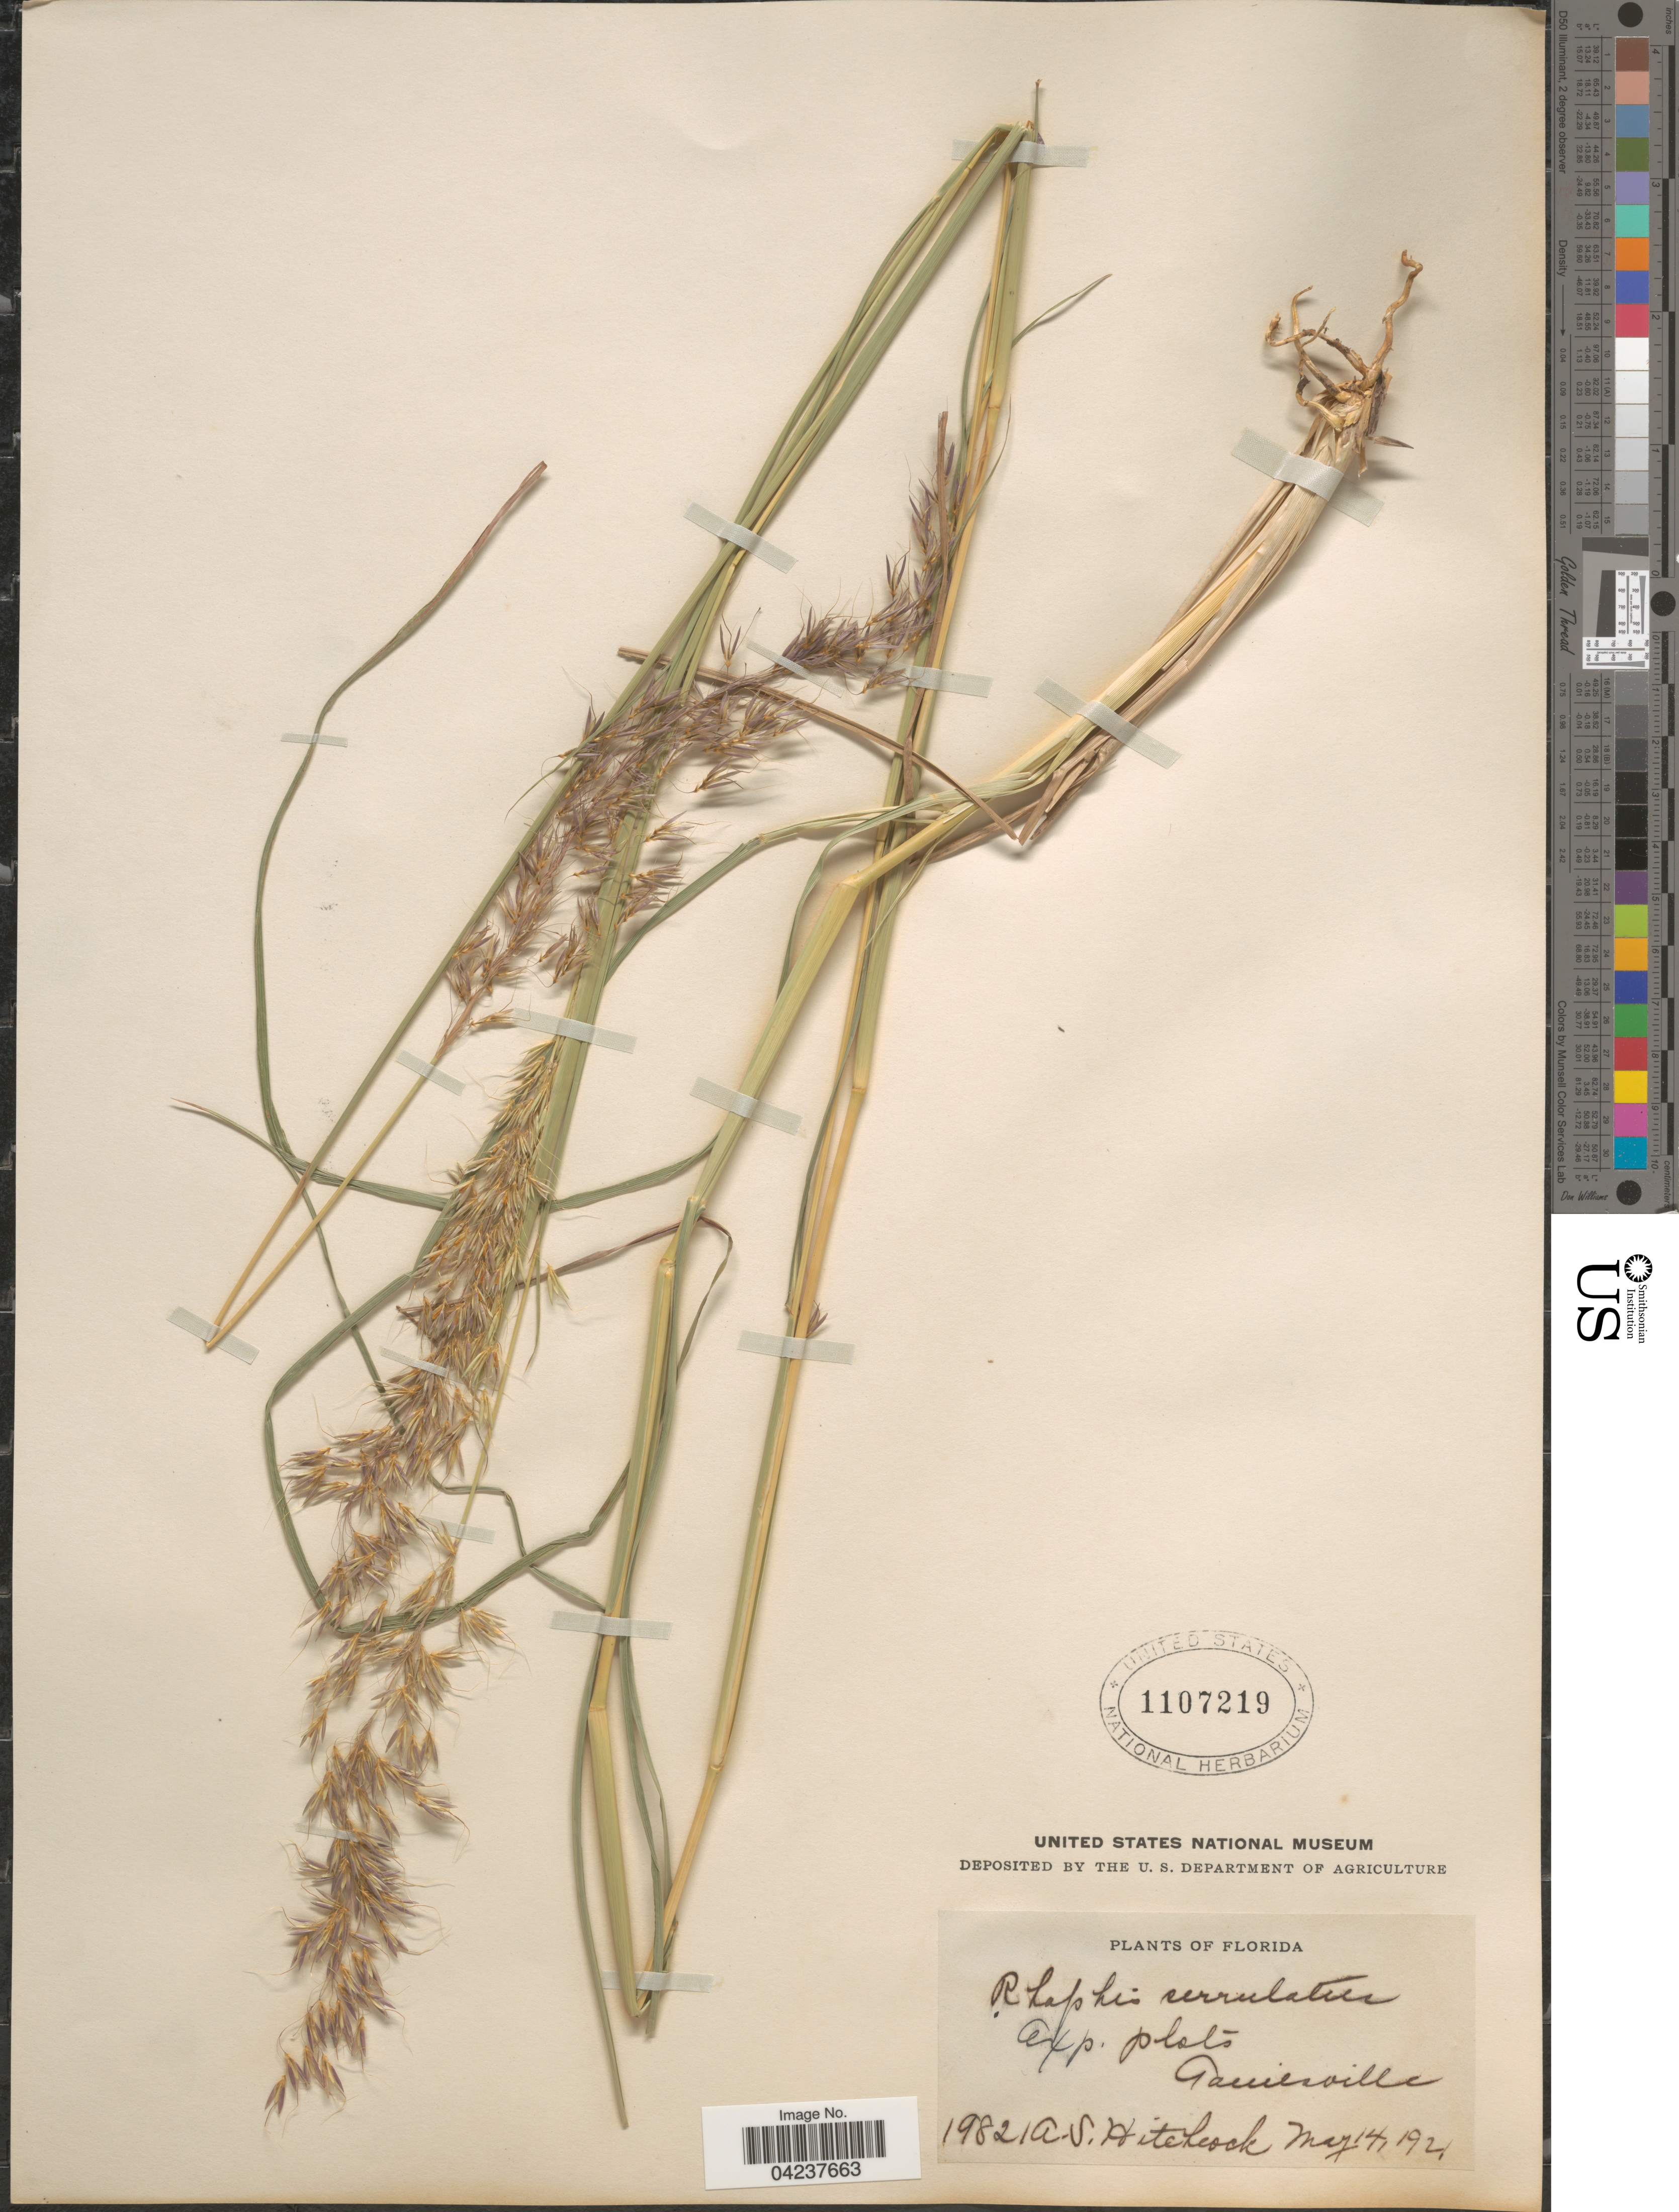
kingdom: Plantae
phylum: Tracheophyta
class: Liliopsida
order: Poales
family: Poaceae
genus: Chrysopogon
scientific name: Chrysopogon fulvus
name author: (Spreng.) Chiov.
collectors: A. S. Hitchcock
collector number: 19821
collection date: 1921-05-14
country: United States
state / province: Florida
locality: Exp. plots. Gainesville.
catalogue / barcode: US 1107219